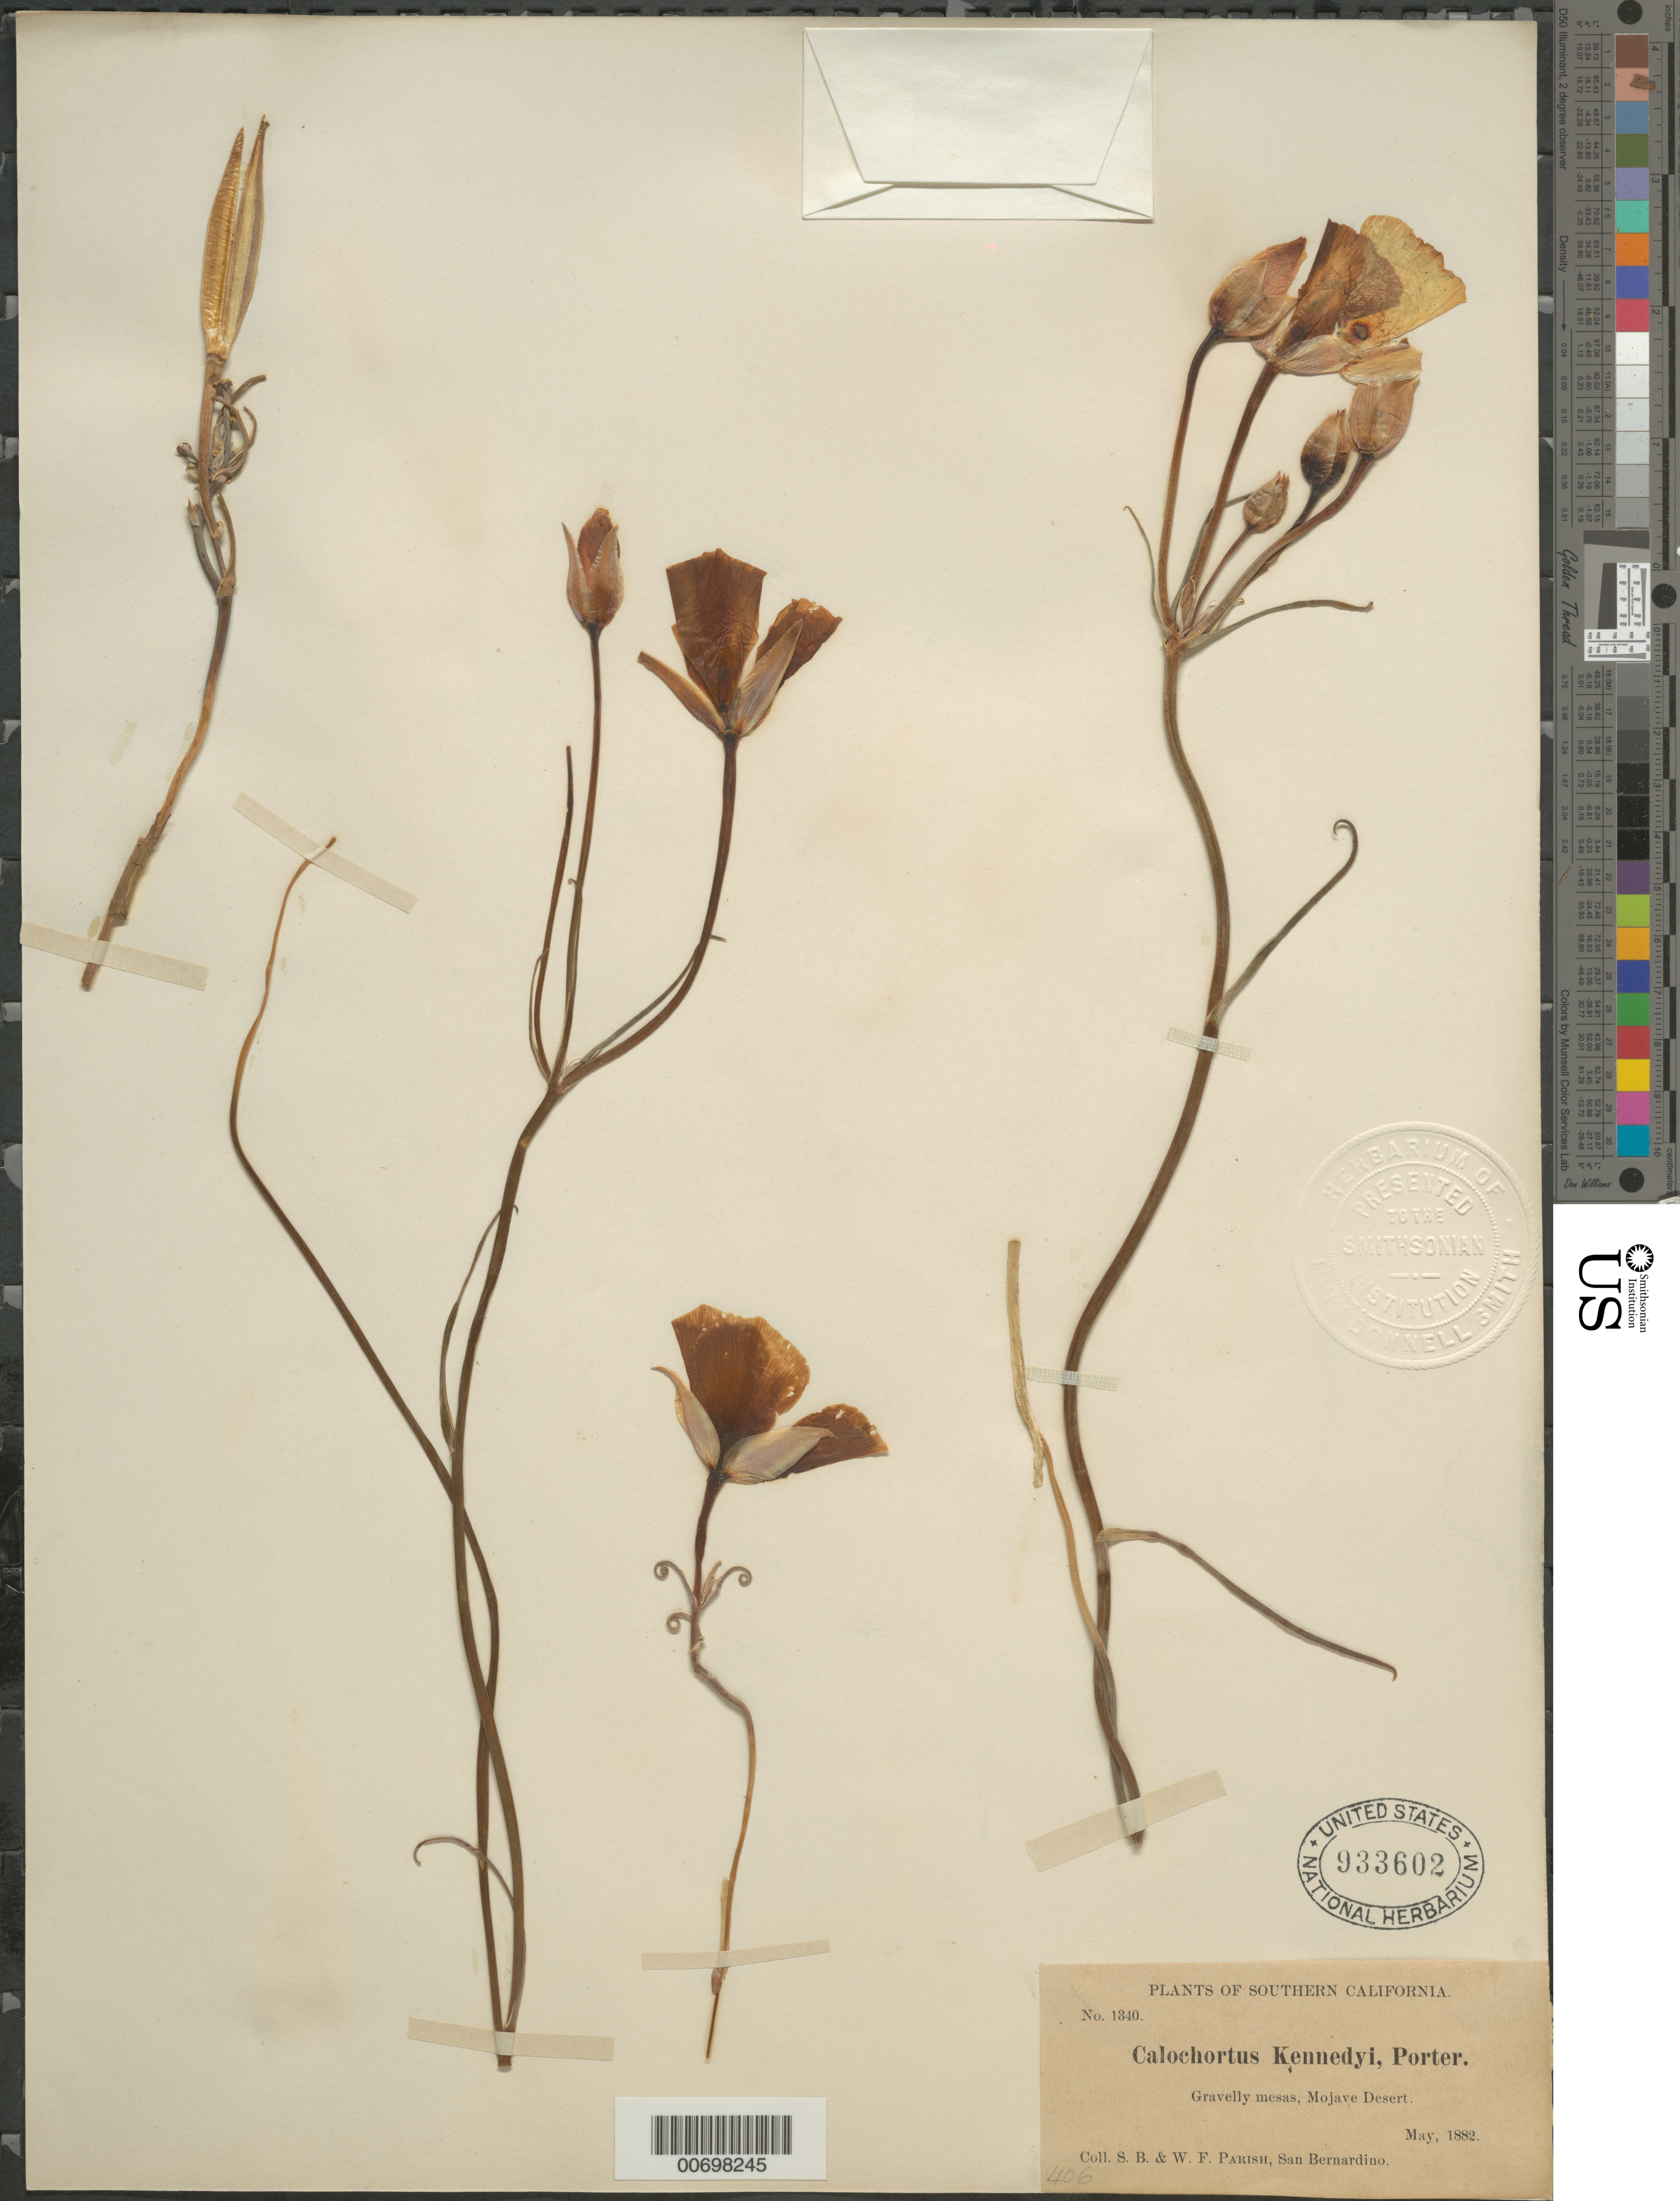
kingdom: Plantae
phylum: Tracheophyta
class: Liliopsida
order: Liliales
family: Liliaceae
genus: Calochortus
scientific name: Calochortus kennedyi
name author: Porter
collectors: S. B. Parish & W. F. Parish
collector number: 1340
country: United States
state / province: California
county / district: San Bernardino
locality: Gravelley mesas, Mojave Desert.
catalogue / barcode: US 933602